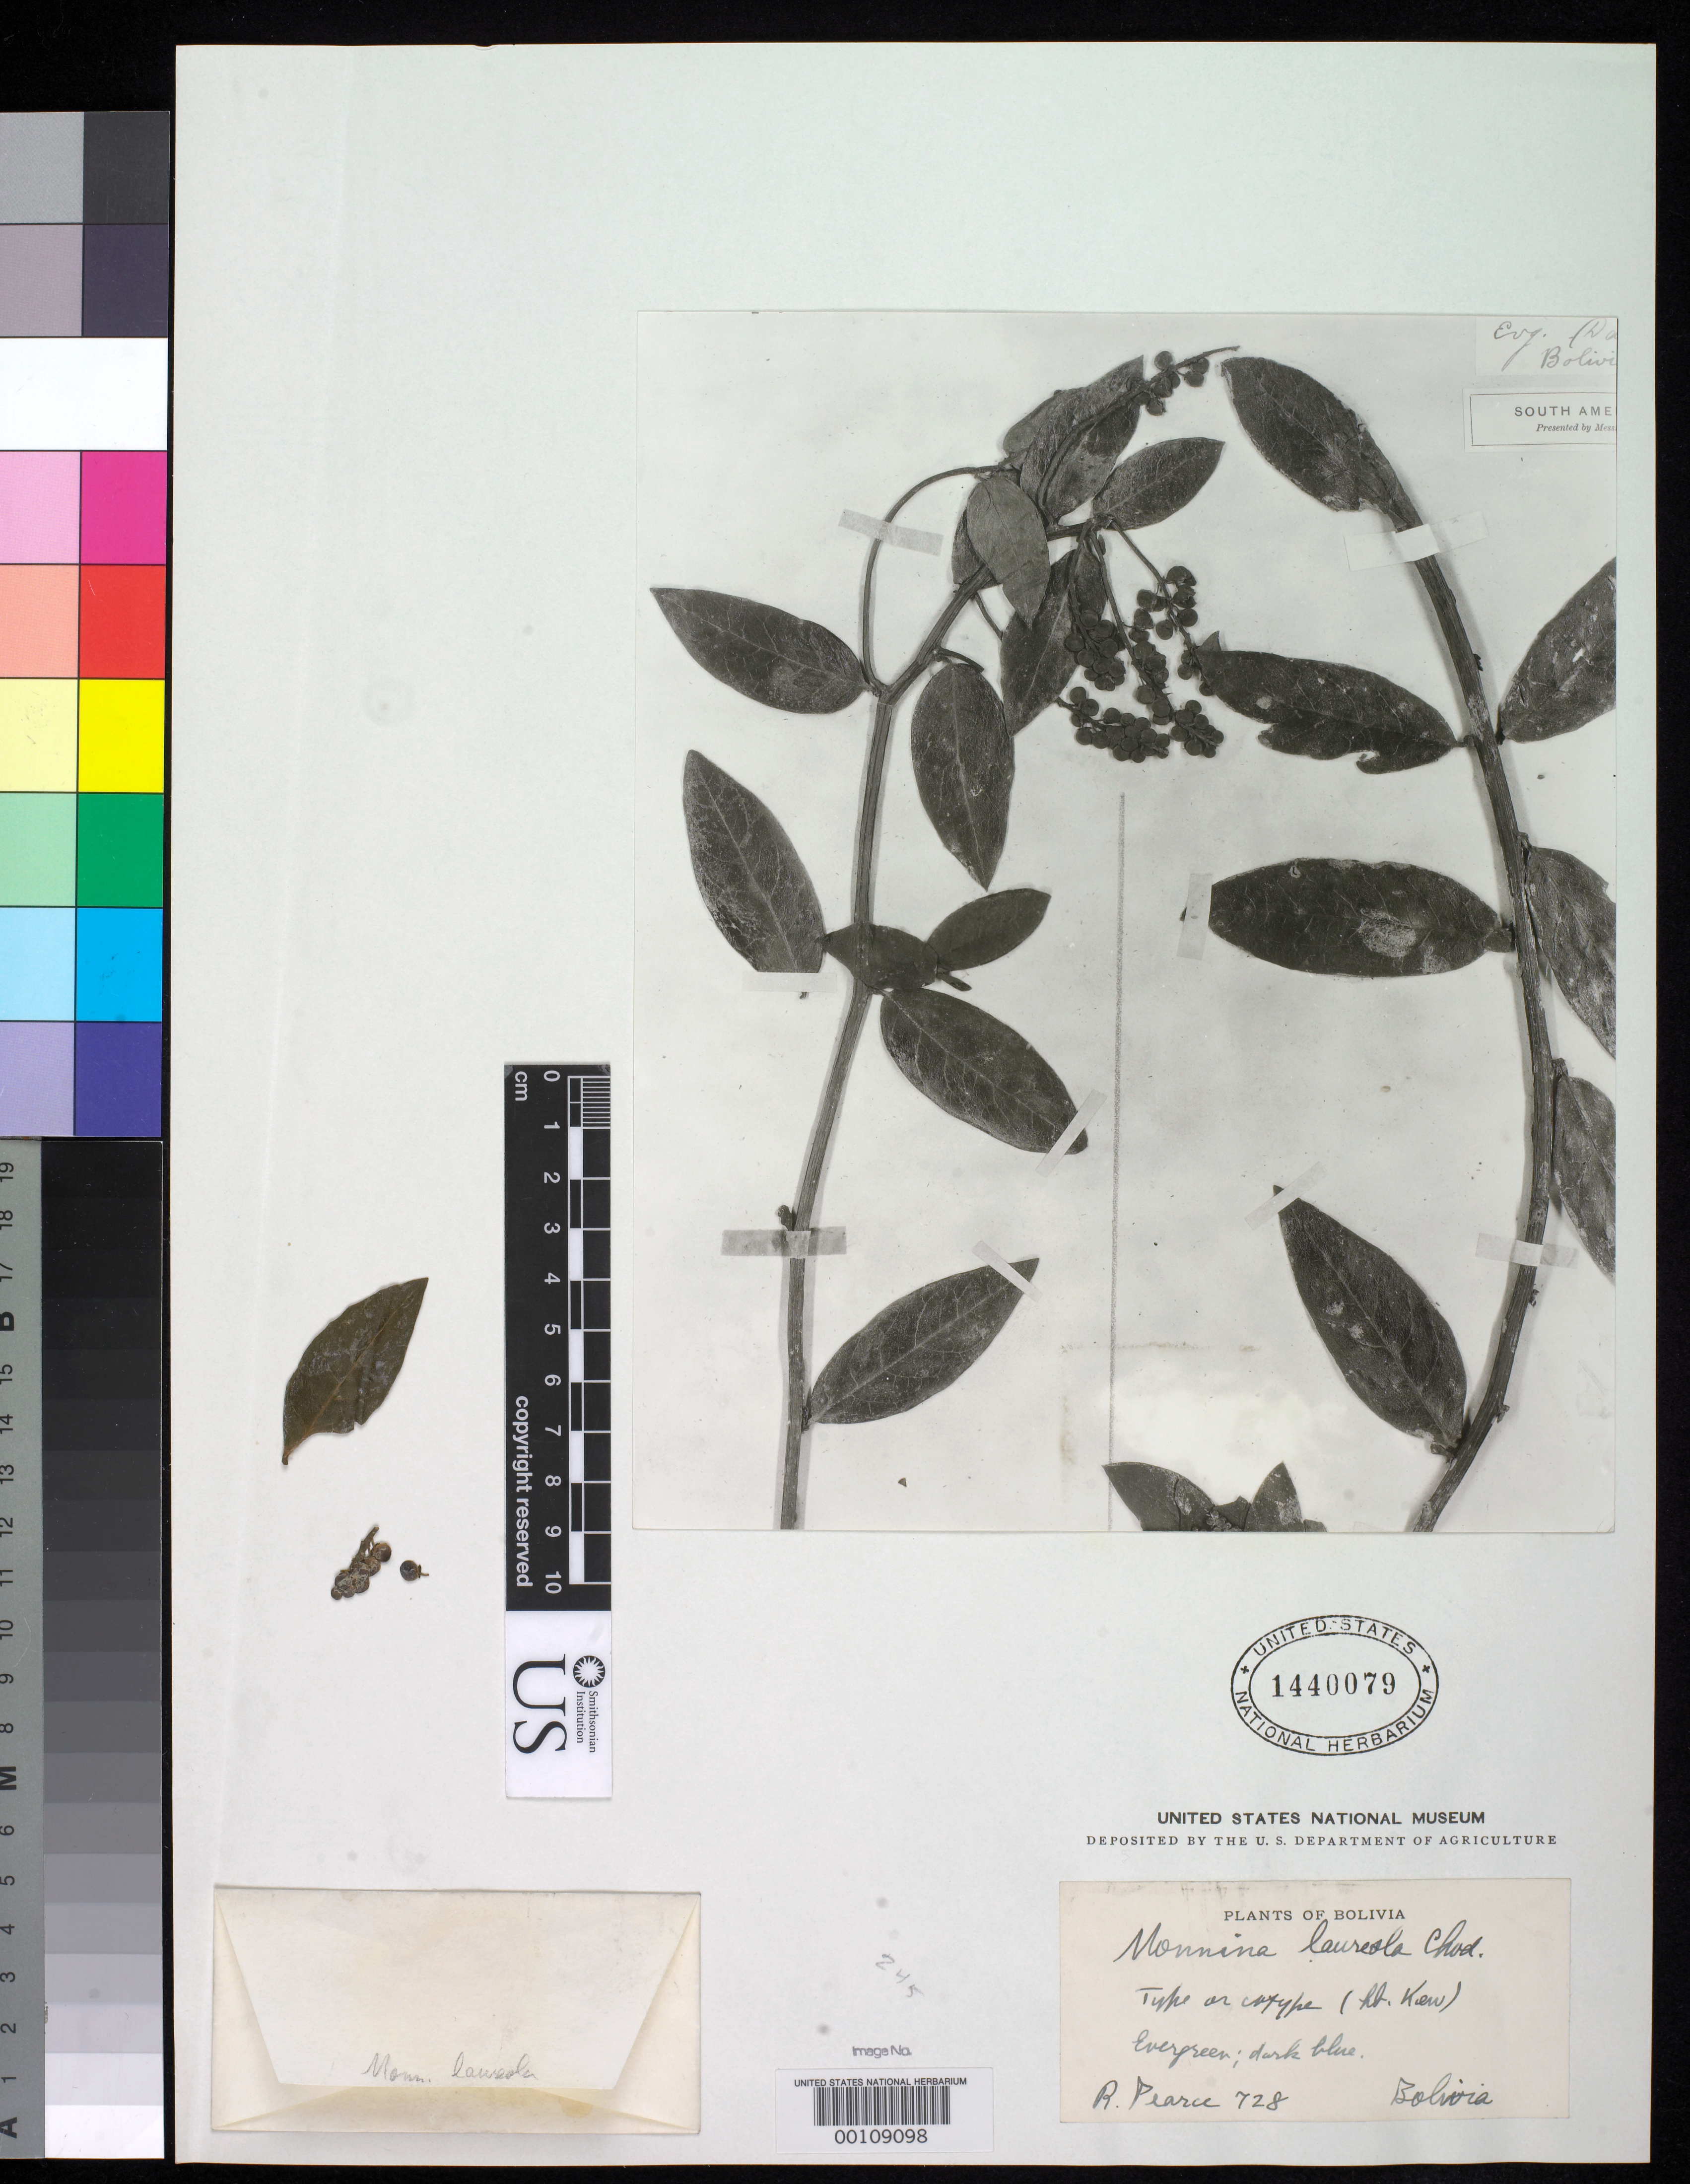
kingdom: Plantae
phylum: Tracheophyta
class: Magnoliopsida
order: Fabales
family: Polygalaceae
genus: Monnina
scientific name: Monnina laureola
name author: Chodat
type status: Isotype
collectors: R. Pearce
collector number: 728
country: Bolivia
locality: Unduavi & Pelichuco.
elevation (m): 3048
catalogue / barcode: US 1440079